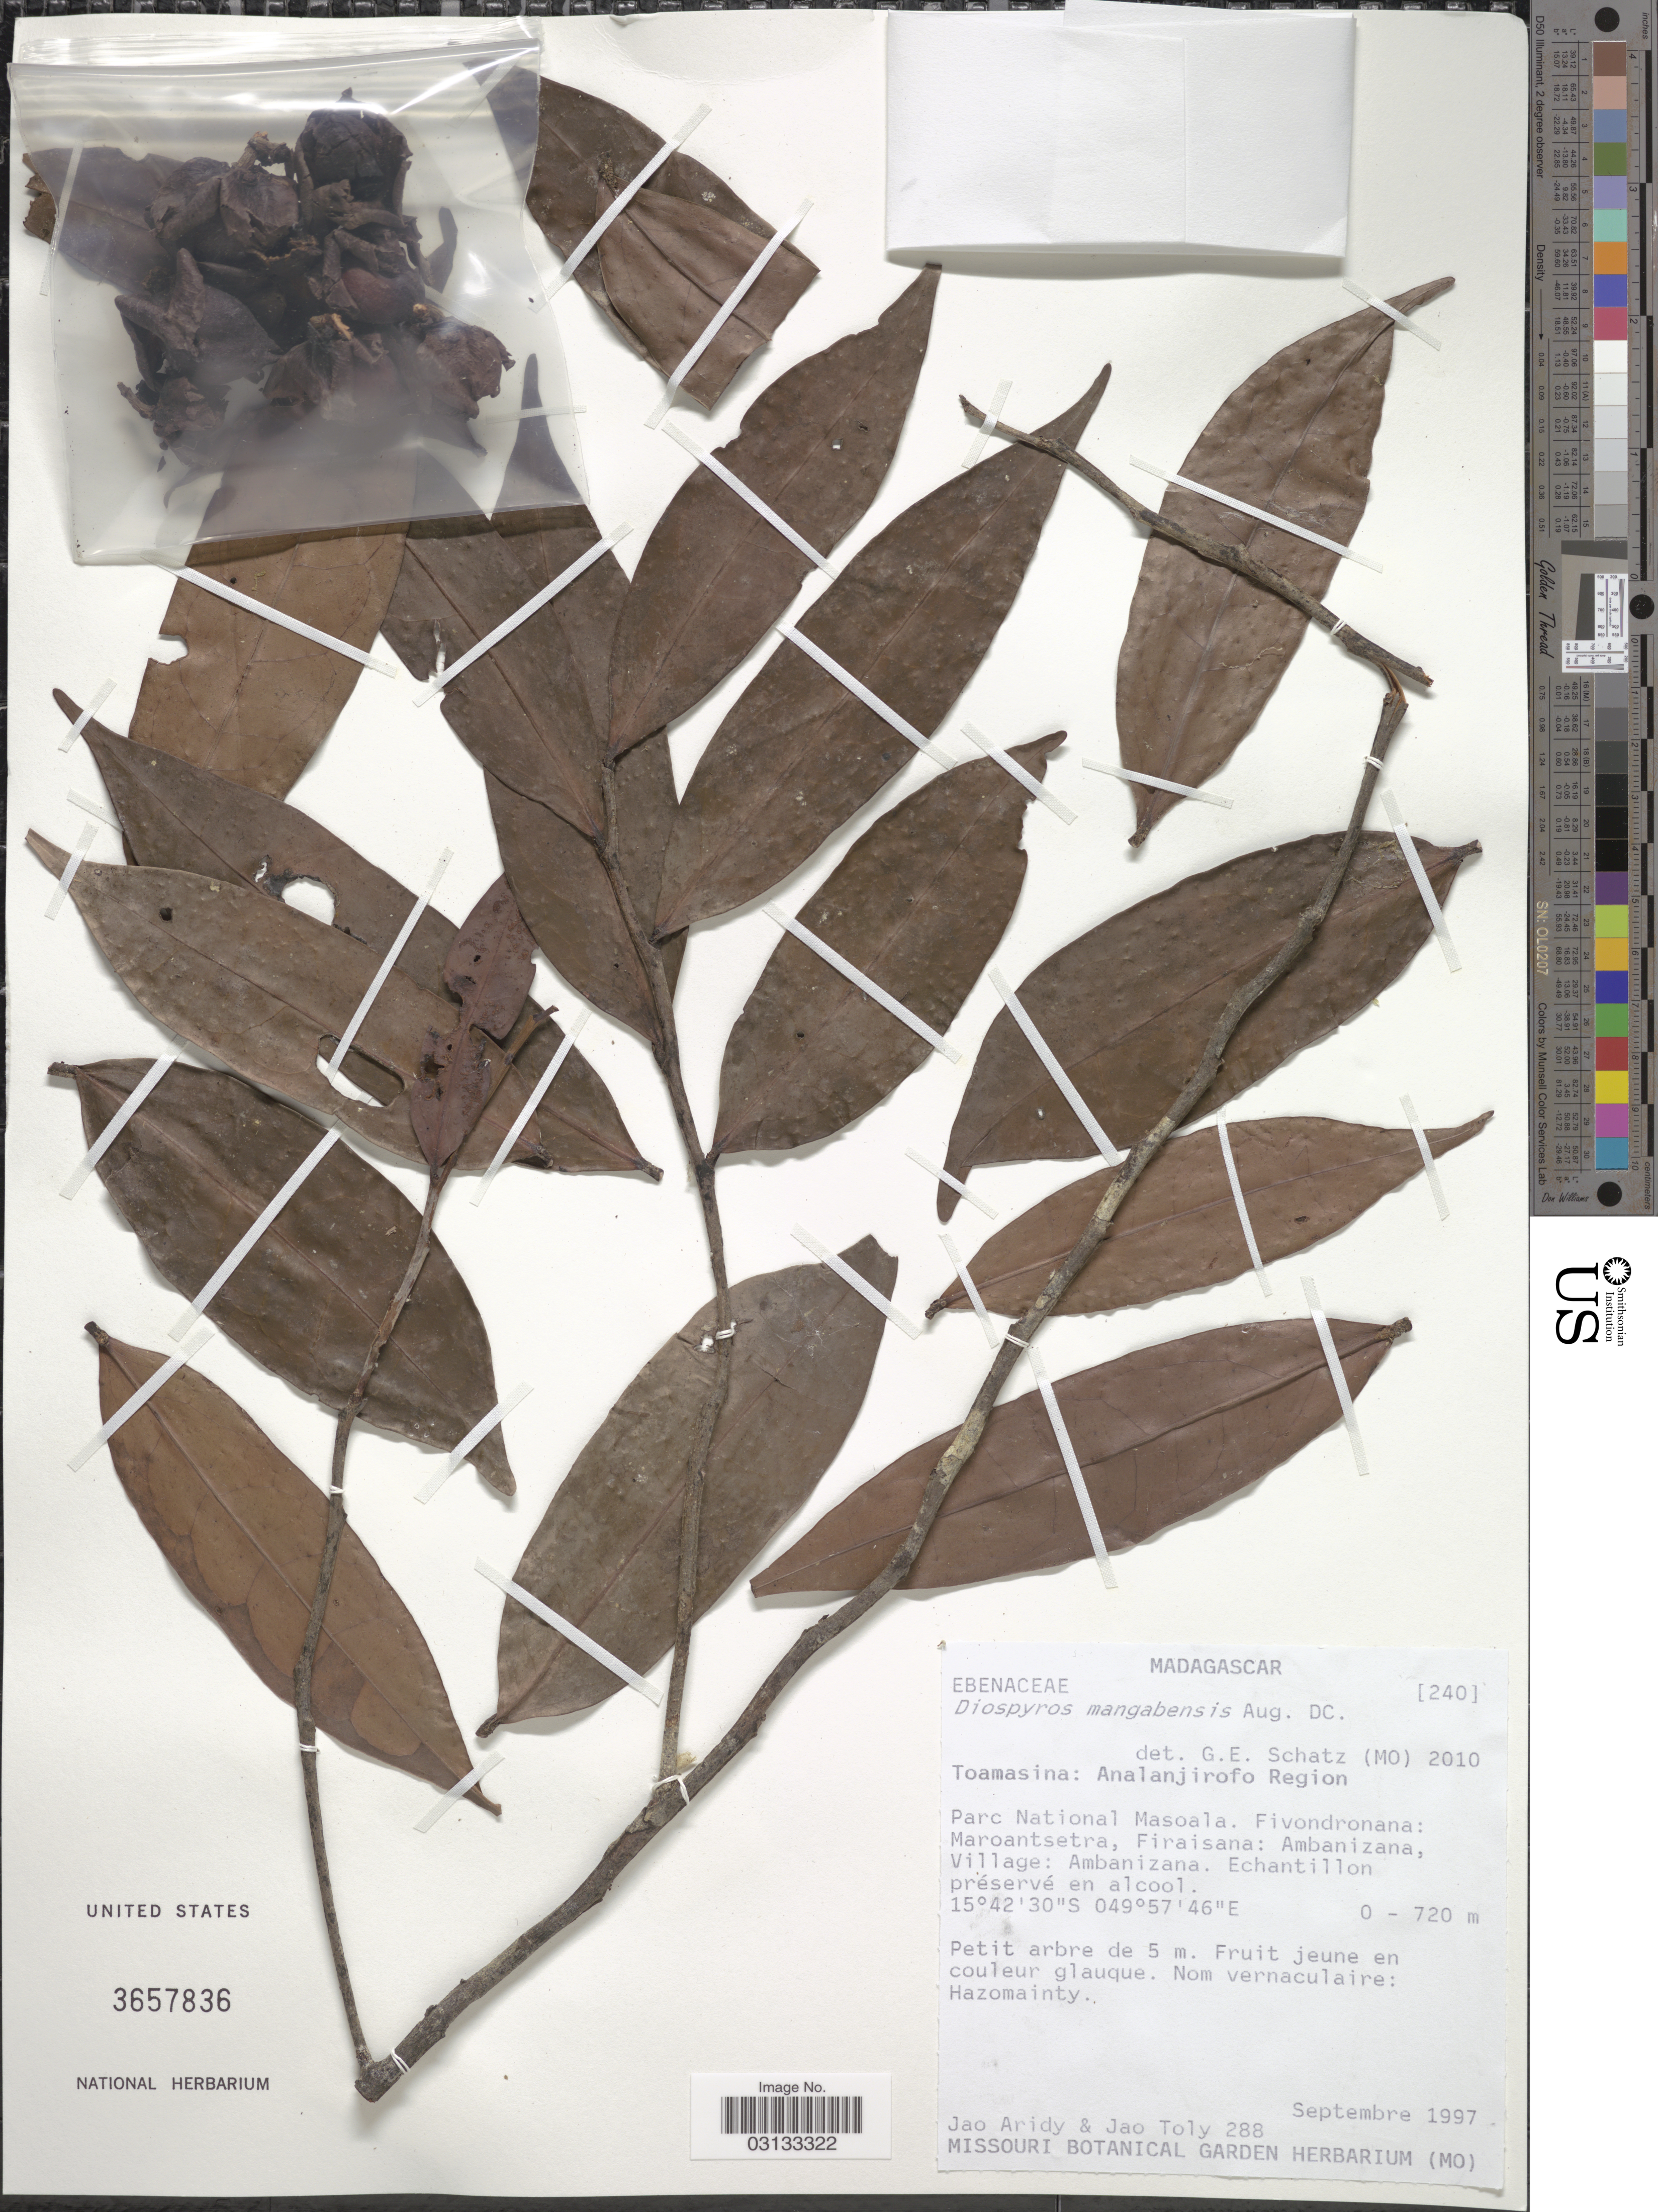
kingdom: Plantae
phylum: Tracheophyta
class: Magnoliopsida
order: Ericales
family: Ebenaceae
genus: Diospyros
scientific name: Diospyros mangabensis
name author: Aug. DC.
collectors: J. Aridy & J. Toly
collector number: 288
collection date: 1997-12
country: Madagascar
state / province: Analanjirofo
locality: Analanjirofo Region. Parc National Masoala. Fivondronana: Maroantsetra, Firaisana: Ambanizana, Village: Ambanizana.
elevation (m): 0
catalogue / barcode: US 3657836